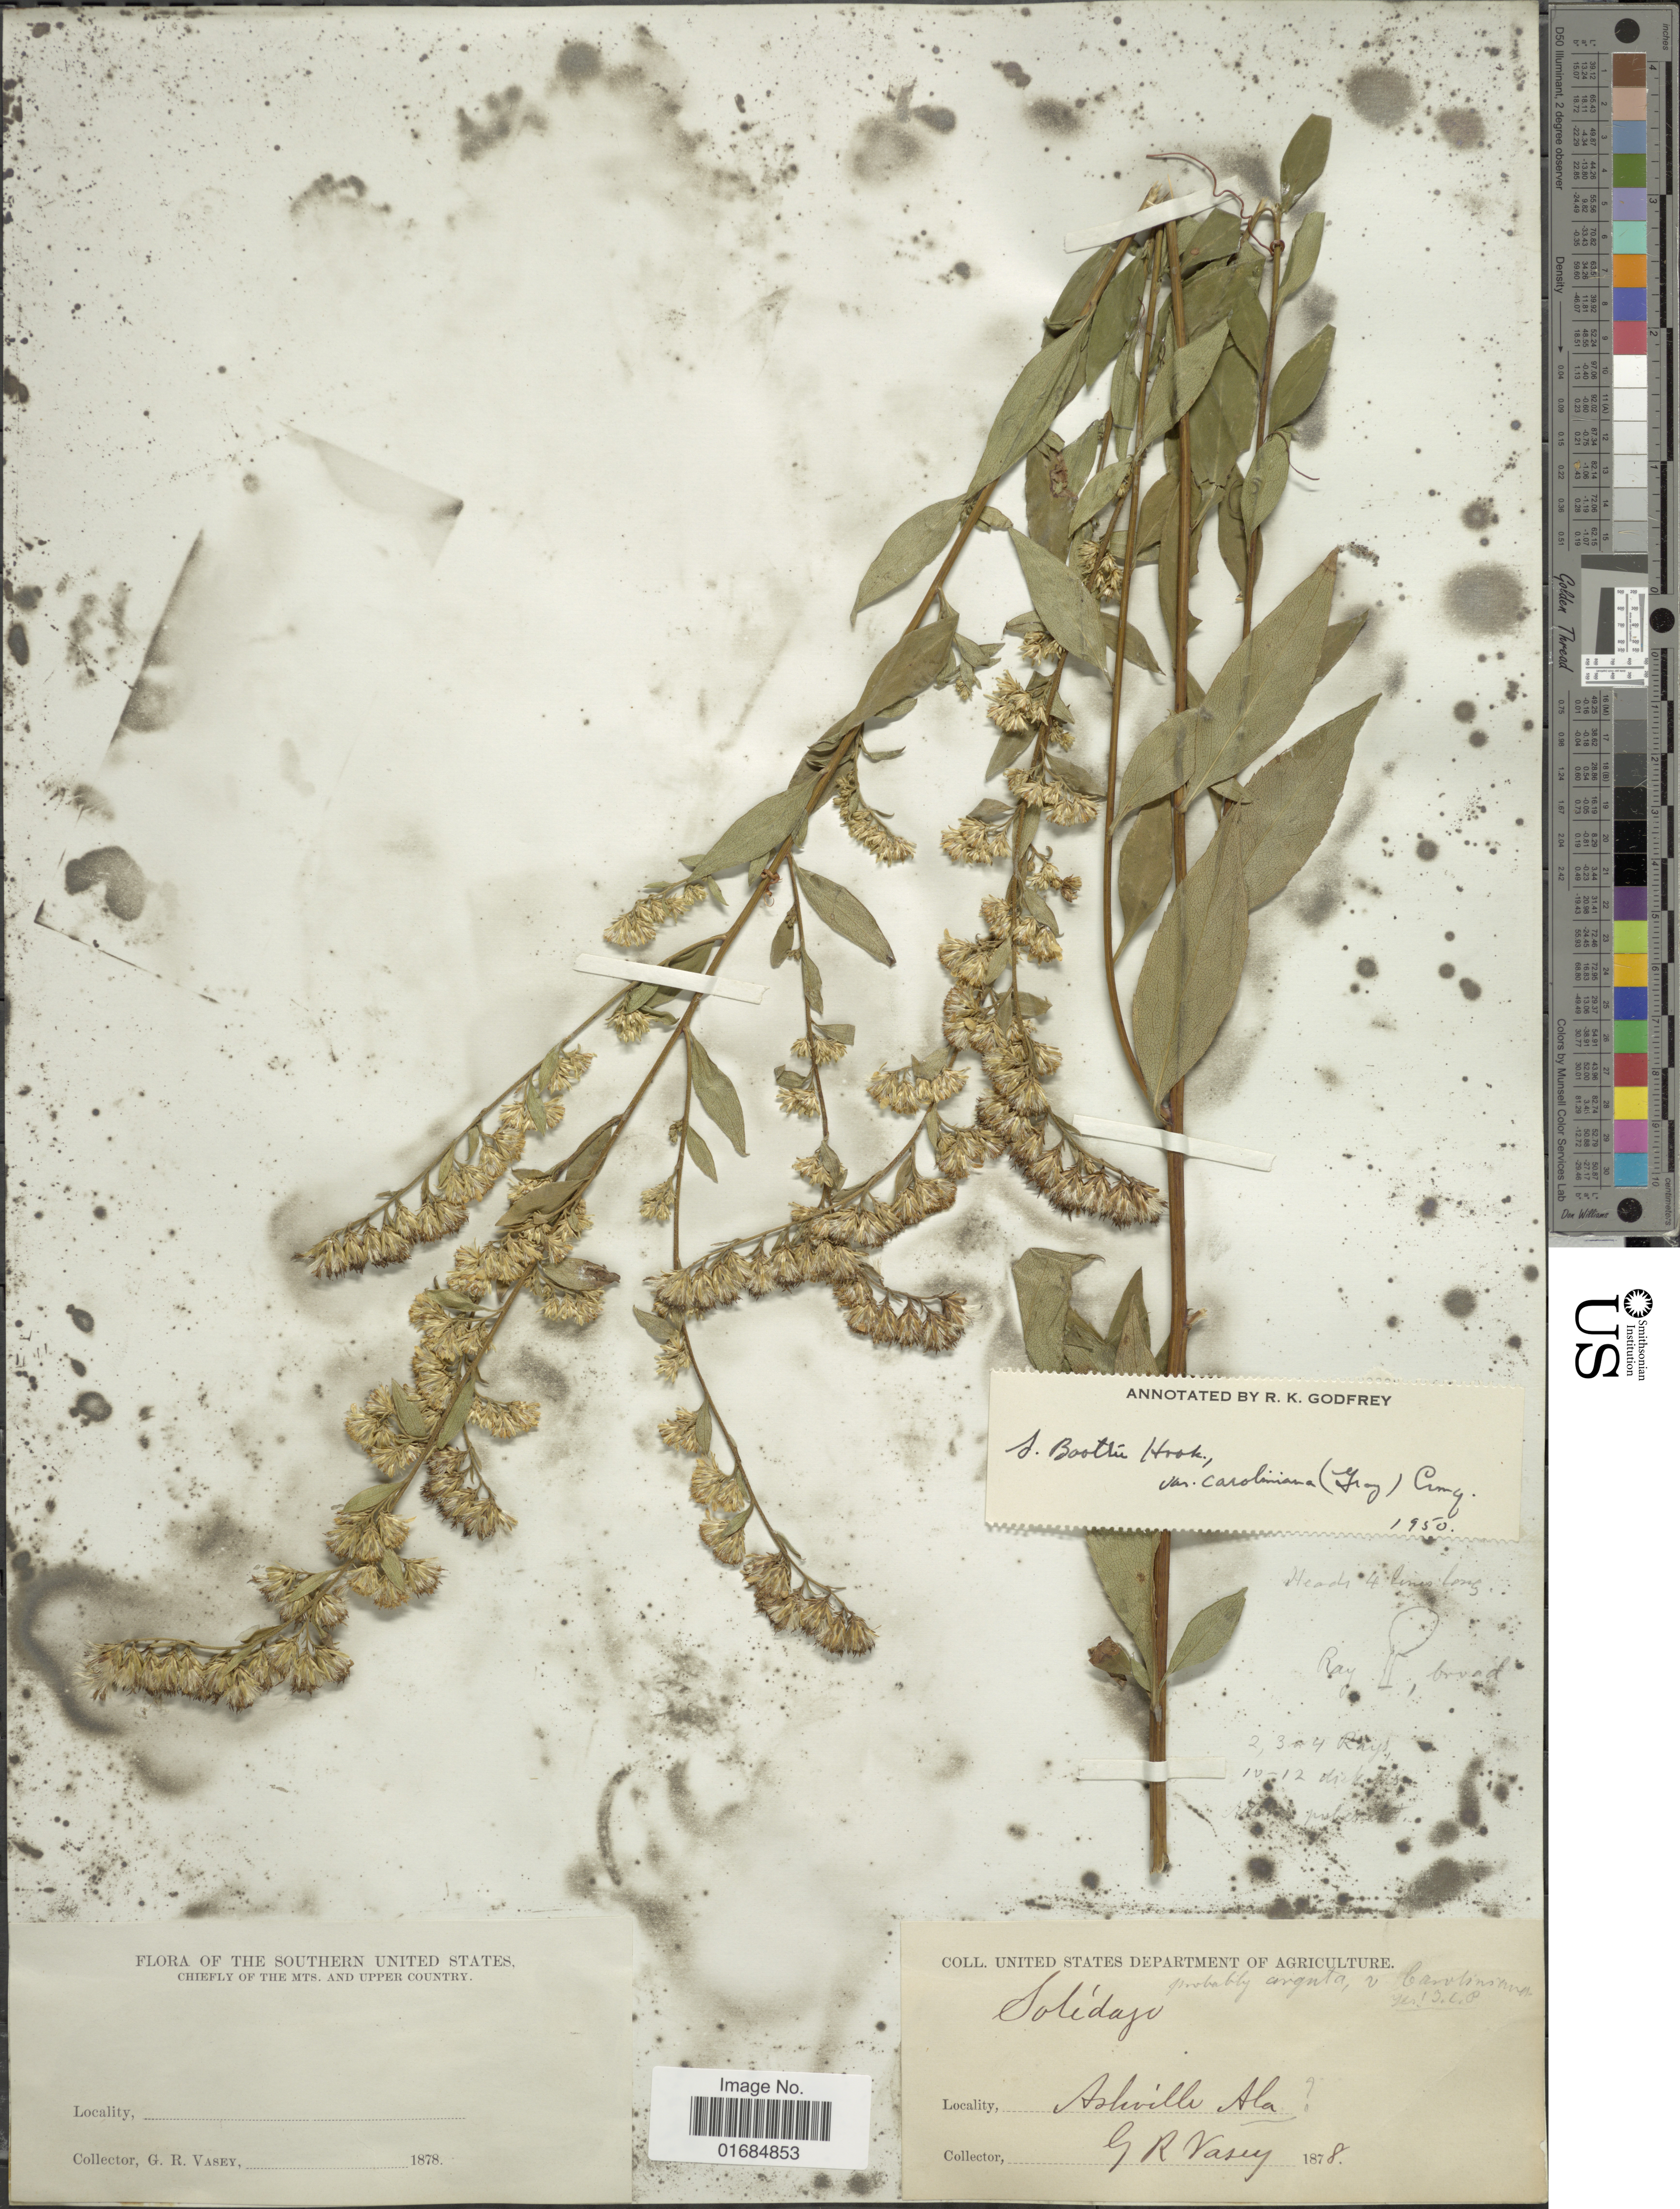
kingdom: Plantae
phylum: Tracheophyta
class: Magnoliopsida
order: Asterales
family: Asteraceae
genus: Solidago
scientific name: Solidago boottii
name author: Hook.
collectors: G. R. Vasey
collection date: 1878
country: United States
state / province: Alabama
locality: The Southern Unites States, Chiefly of the mts. and Upper Country, Aksville